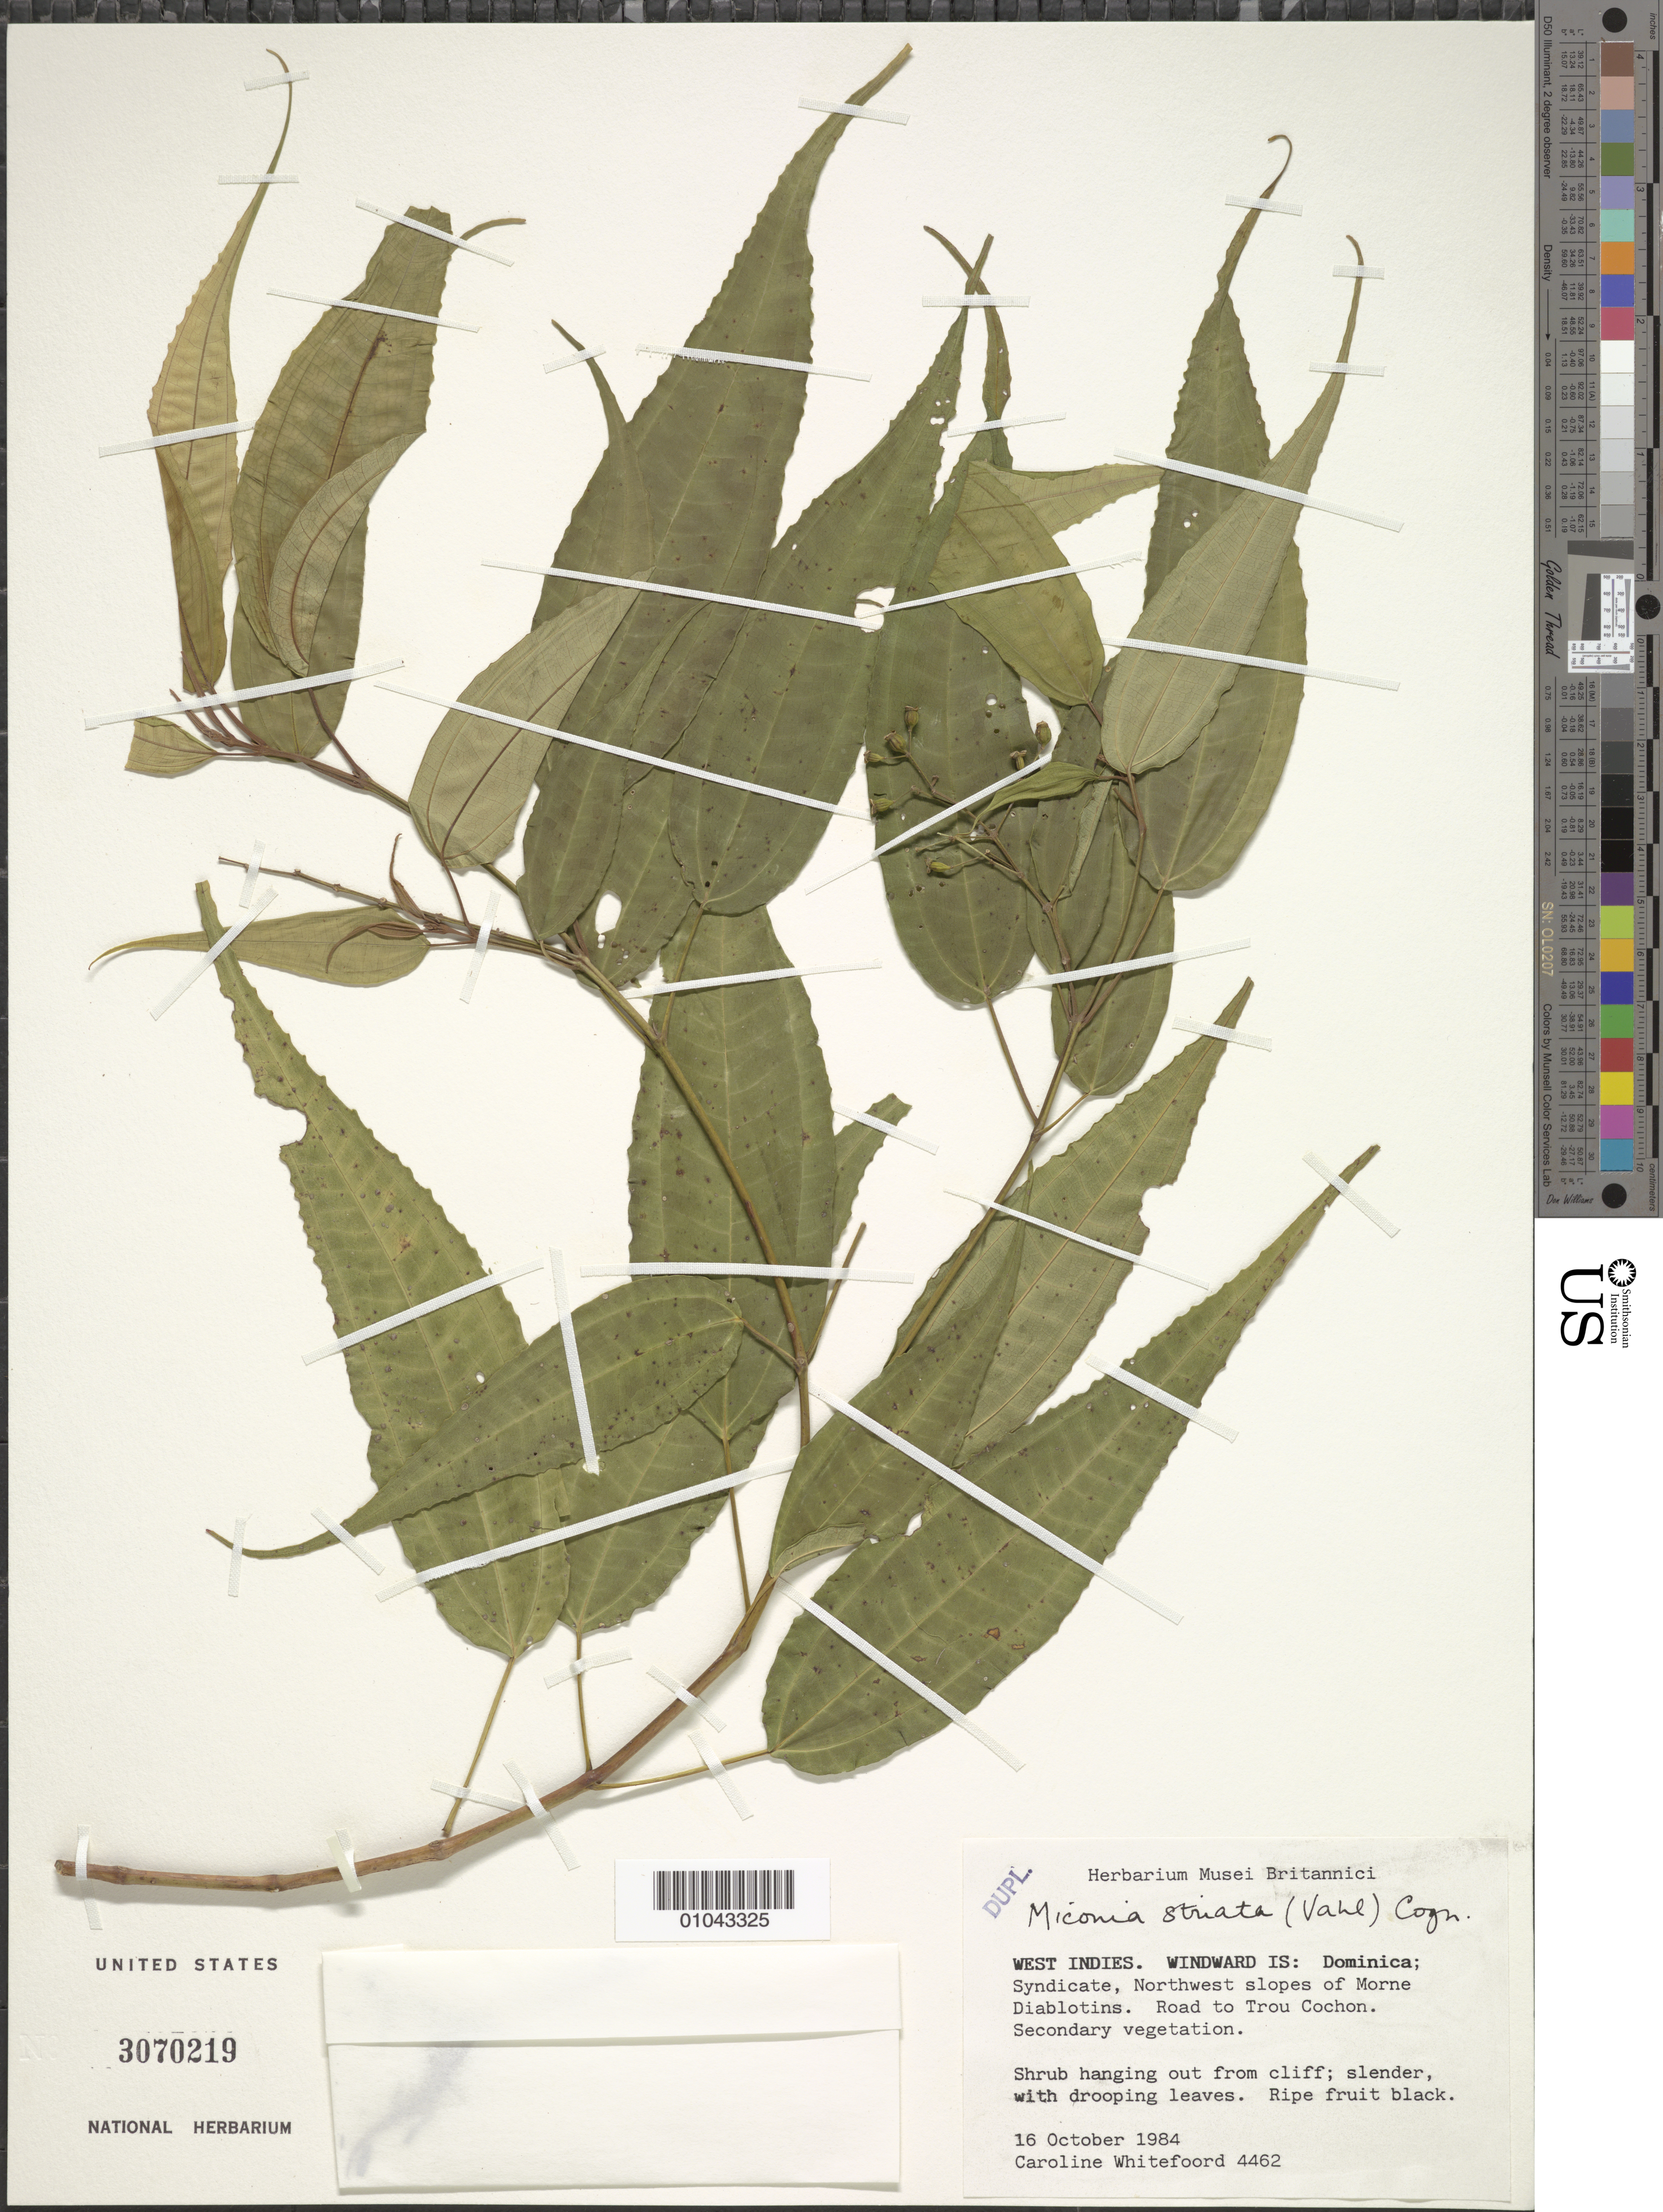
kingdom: Plantae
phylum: Tracheophyta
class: Magnoliopsida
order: Myrtales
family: Melastomataceae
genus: Miconia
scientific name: Miconia striata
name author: (Vahl) Cogn.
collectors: C. Whitefoord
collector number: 4462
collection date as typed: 16 Oct 1984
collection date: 1984-10-16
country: Dominica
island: Dominica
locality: Syndicate, NW slopes of Morne Diablotins, road to Trou Cochon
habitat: Secondary vegetation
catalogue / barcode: US 3070219